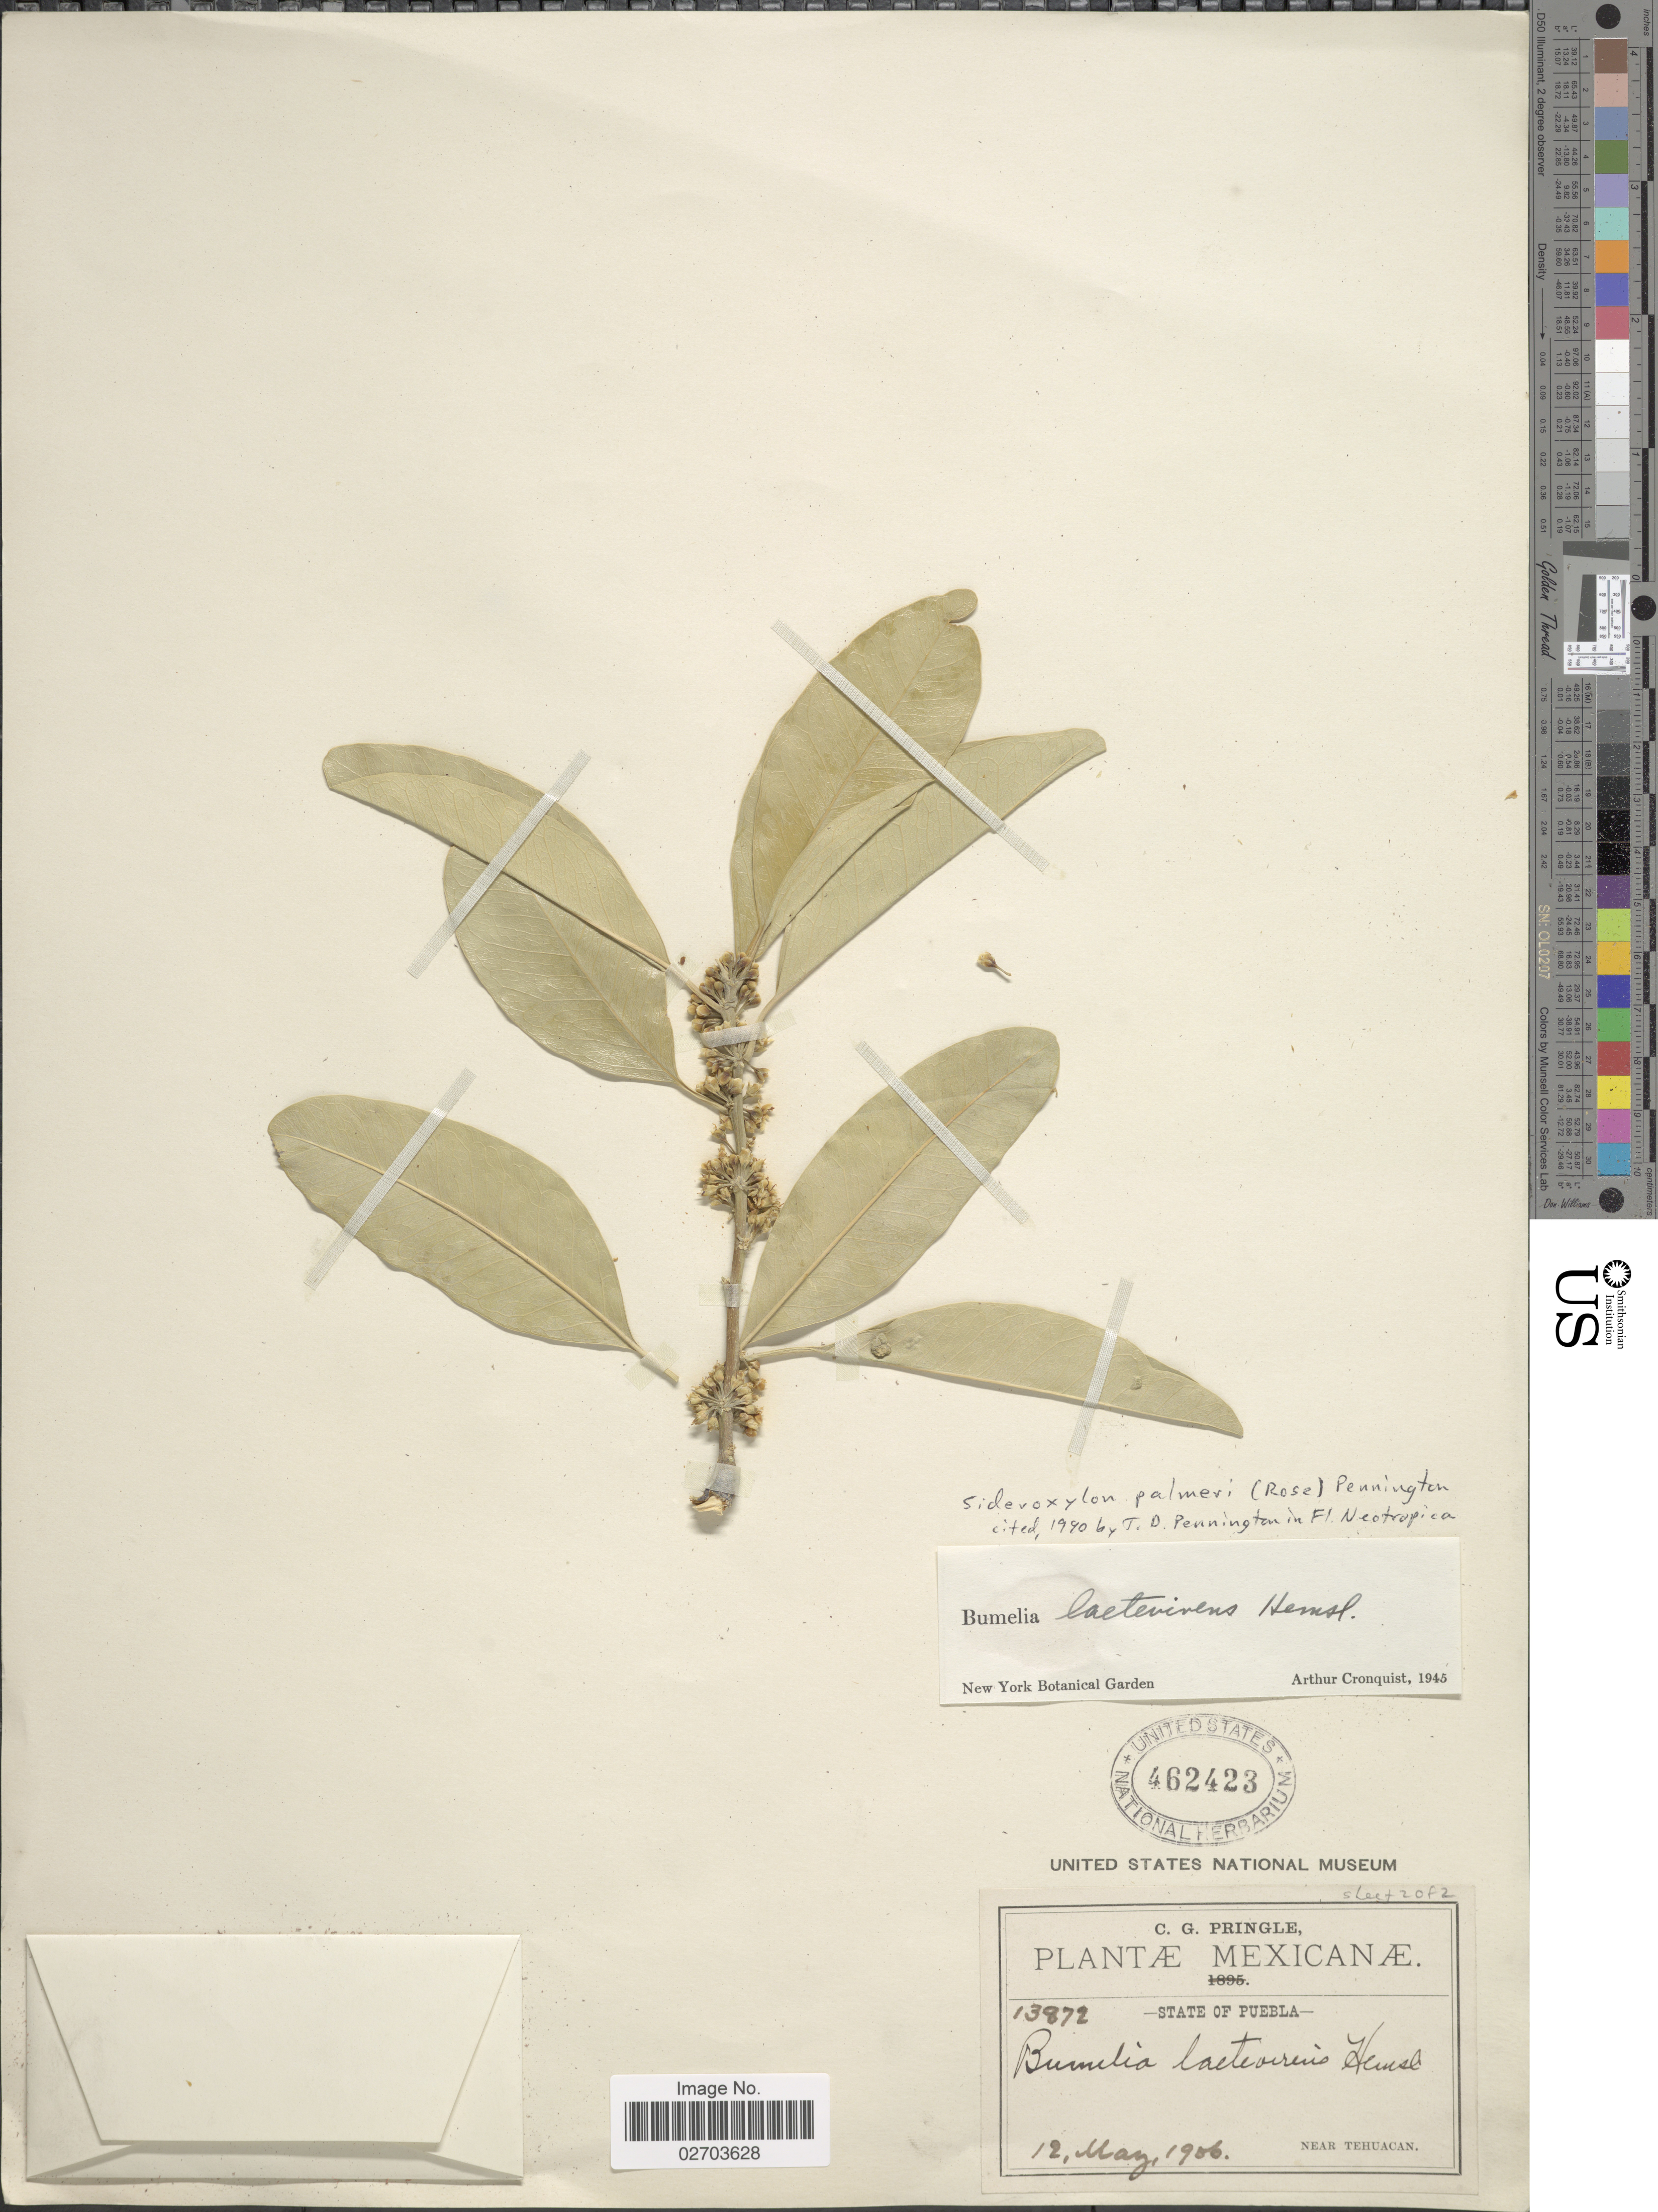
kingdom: Plantae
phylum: Tracheophyta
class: Magnoliopsida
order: Ericales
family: Sapotaceae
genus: Sideroxylon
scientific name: Sideroxylon palmeri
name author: (Rose) T.D. Penn.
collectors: C. G. Pringle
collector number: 13872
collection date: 1906-05-12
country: Mexico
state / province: Puebla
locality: Near Tehuacan.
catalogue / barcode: US 462423